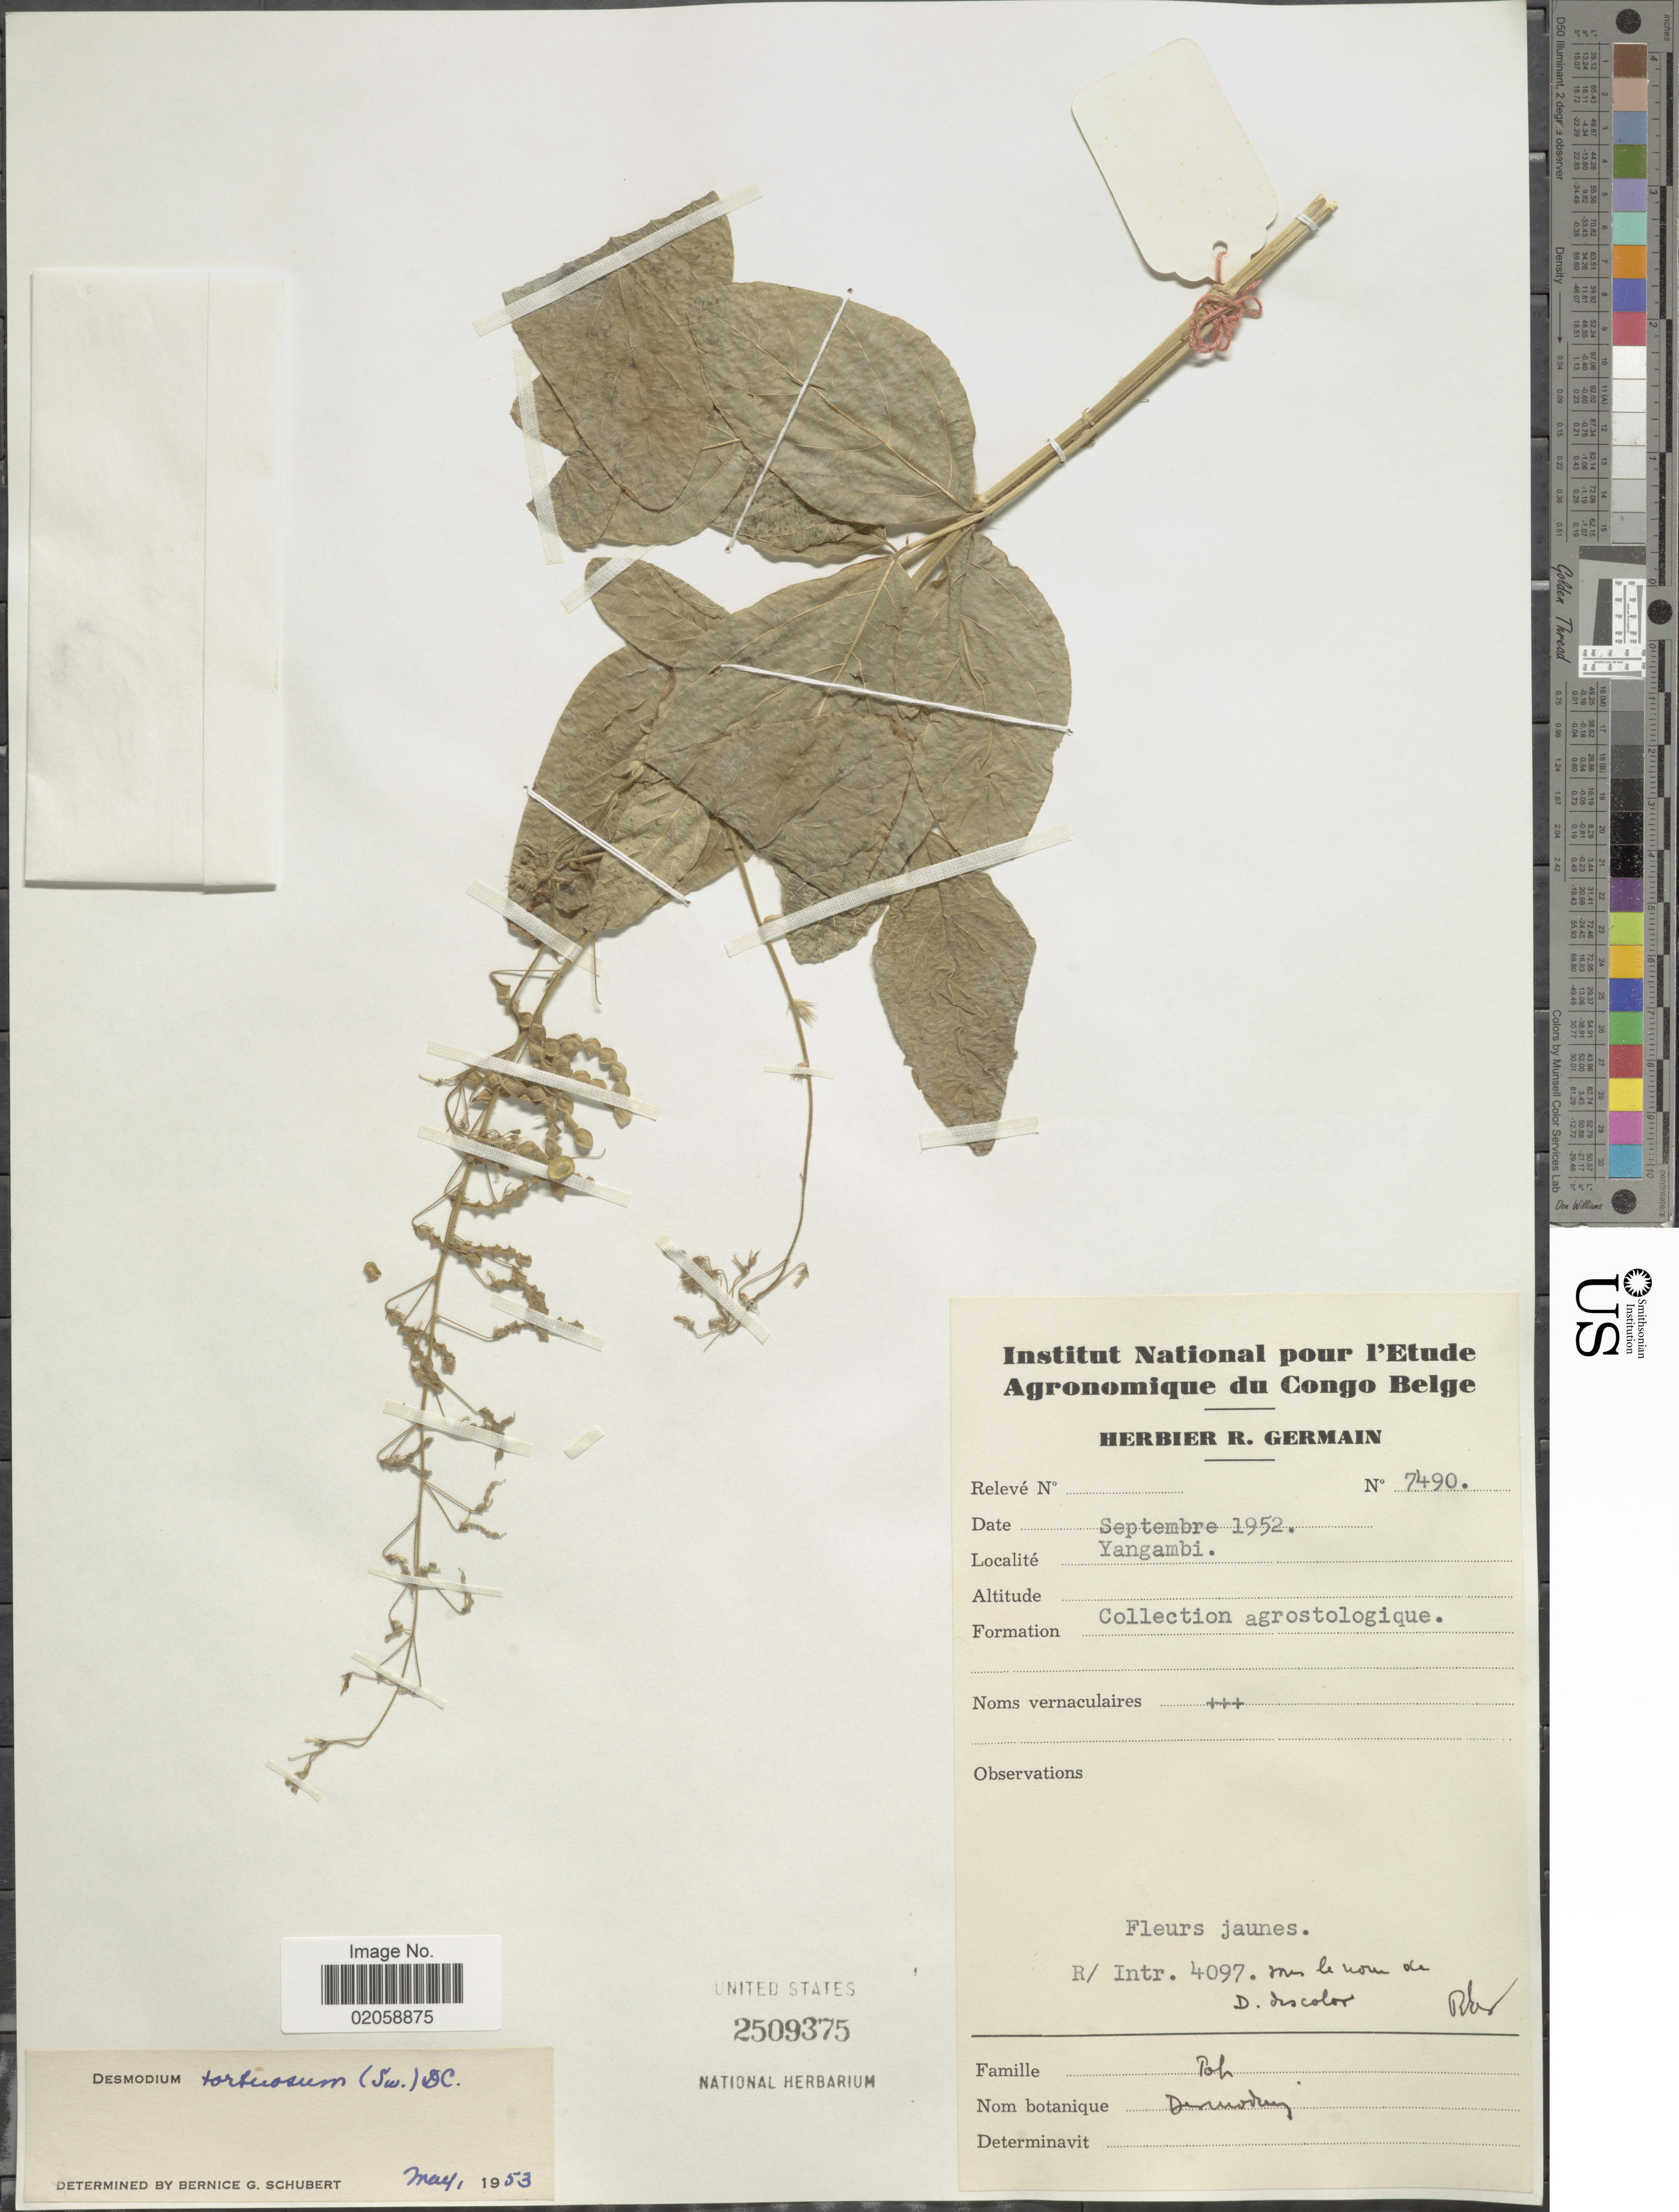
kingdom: Plantae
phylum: Tracheophyta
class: Magnoliopsida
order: Fabales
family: Fabaceae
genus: Desmodium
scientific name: Desmodium tortuosum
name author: (Sw.) DC.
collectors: Ex herb. R. Germain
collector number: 7490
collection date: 1952-09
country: Congo, Democratic Republic of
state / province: Tshopo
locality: Yangambi, Tshopo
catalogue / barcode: US 2509375